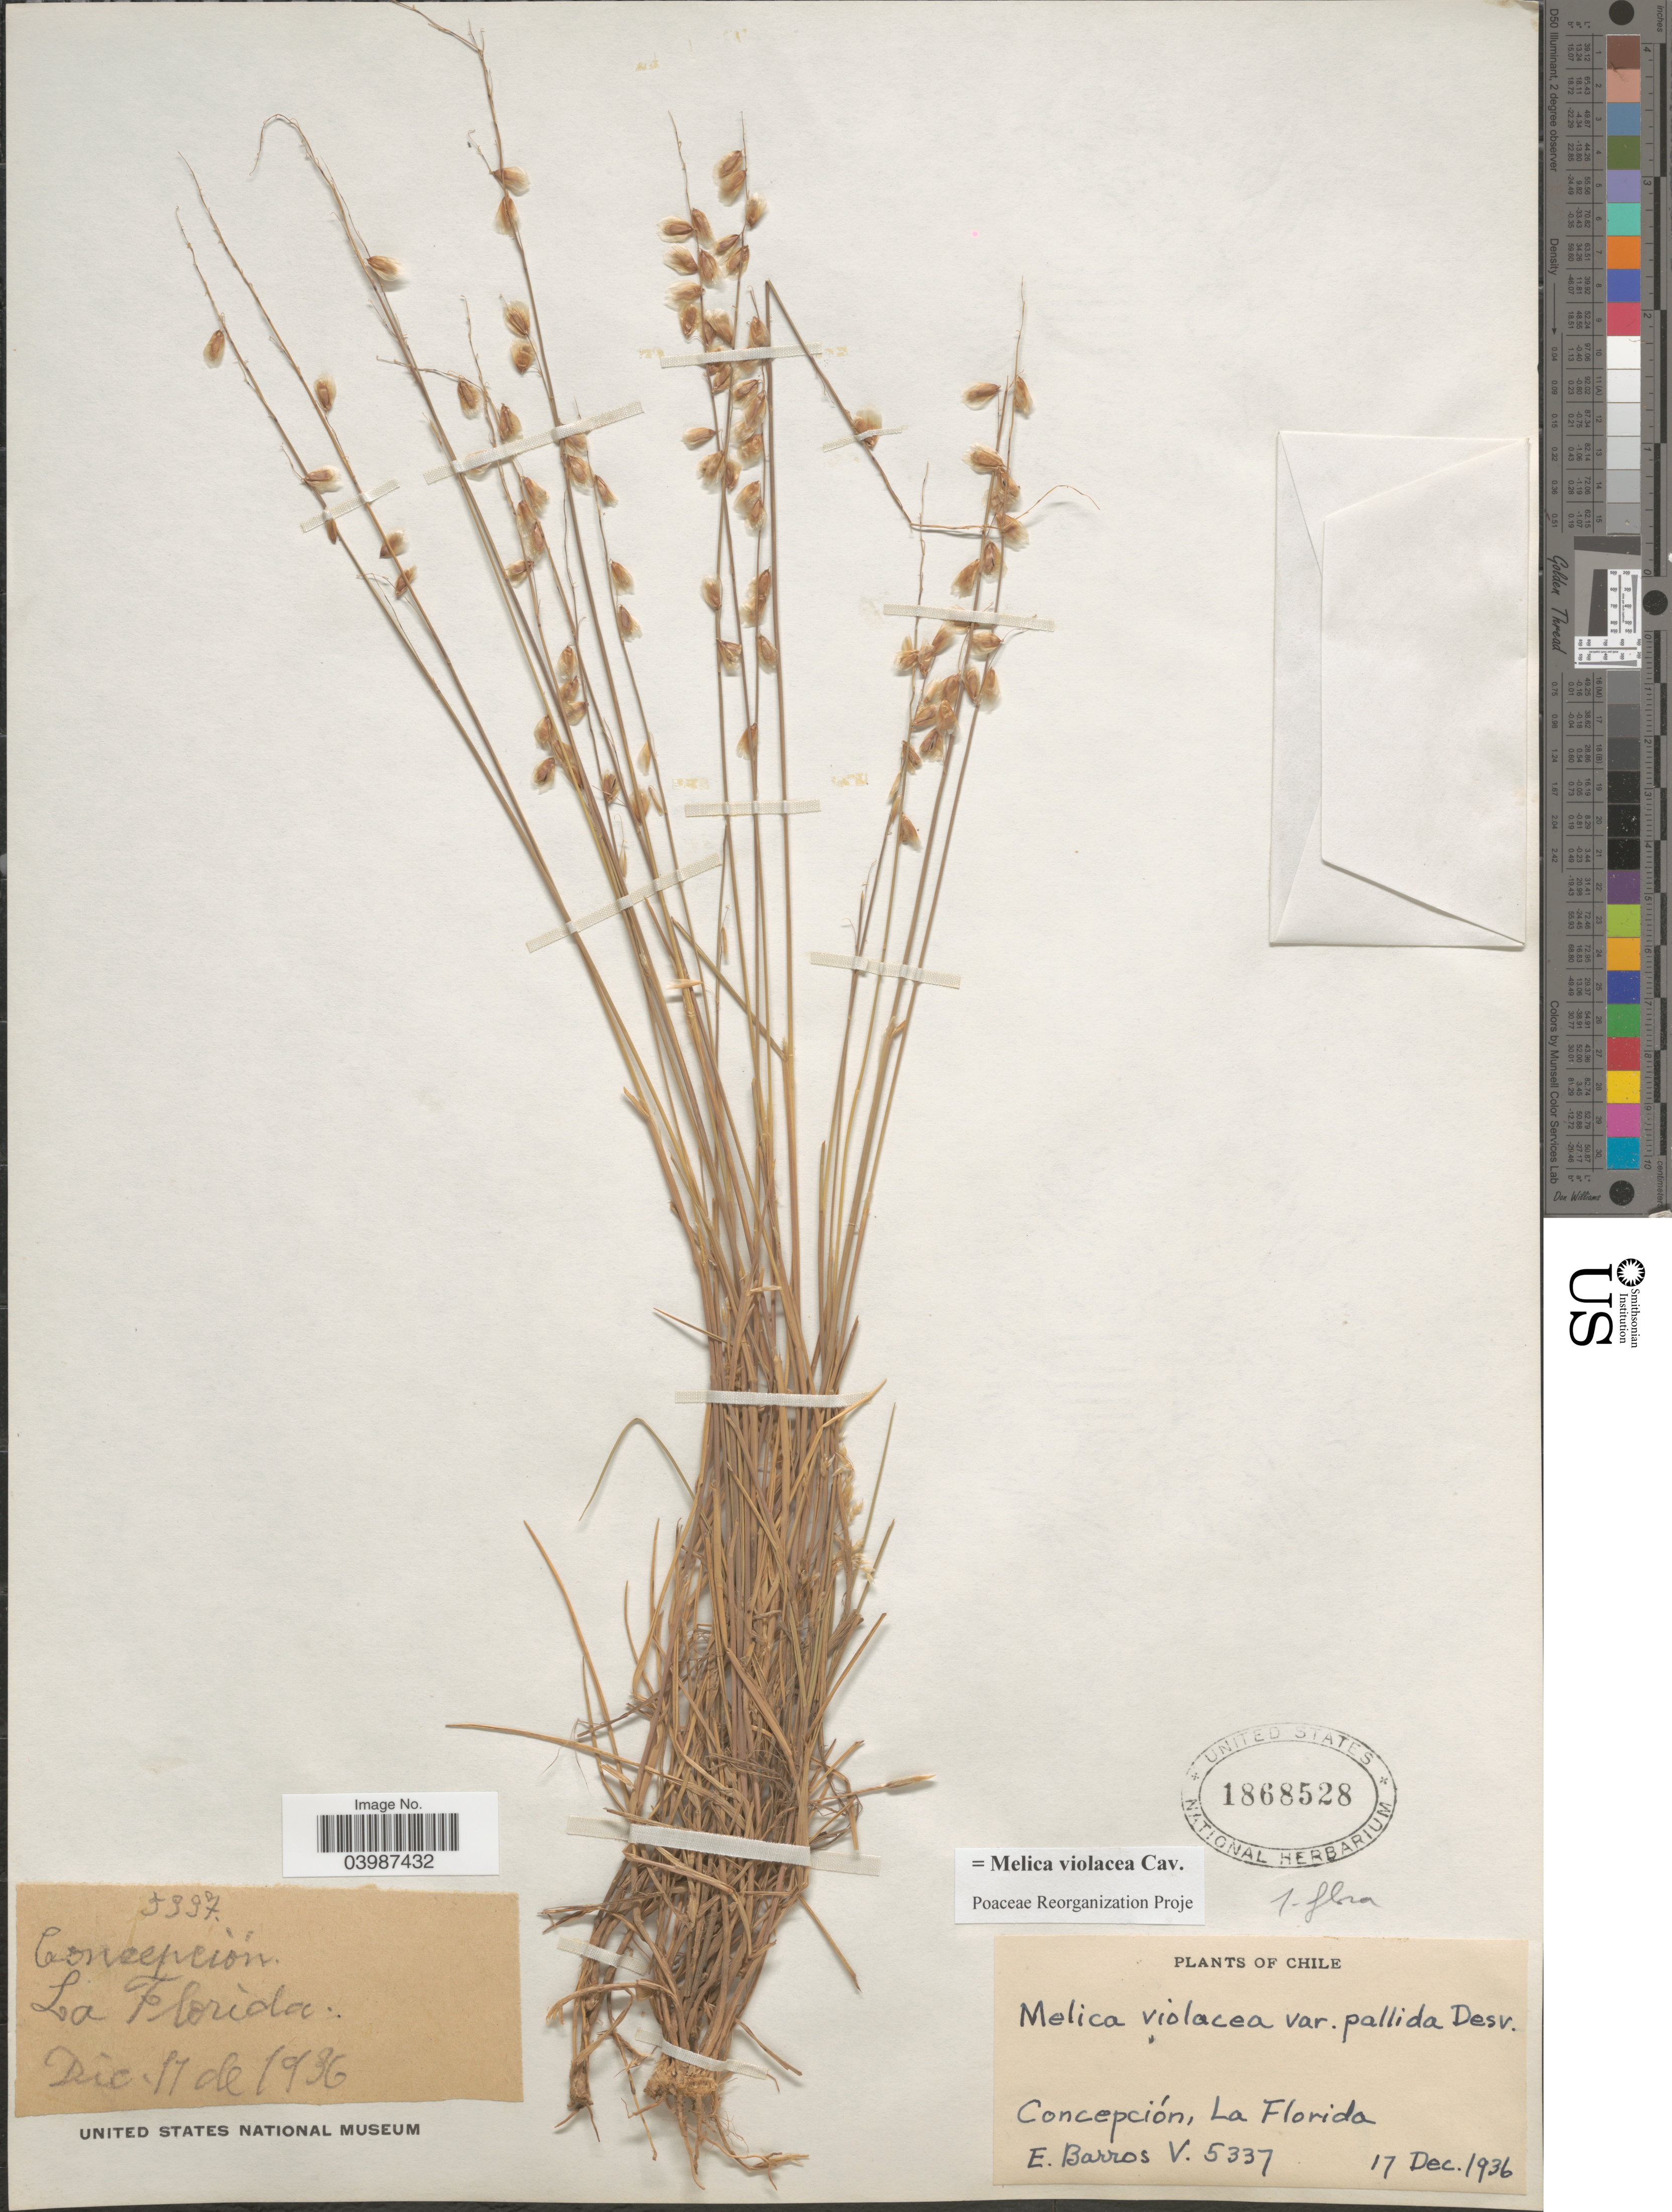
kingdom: Plantae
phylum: Tracheophyta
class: Liliopsida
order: Poales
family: Poaceae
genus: Melica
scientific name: Melica violacea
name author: Cav.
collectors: E. Barros V.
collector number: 5337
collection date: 1936-12-17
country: Chile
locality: Concepción. La Florida.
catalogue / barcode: US 1868528